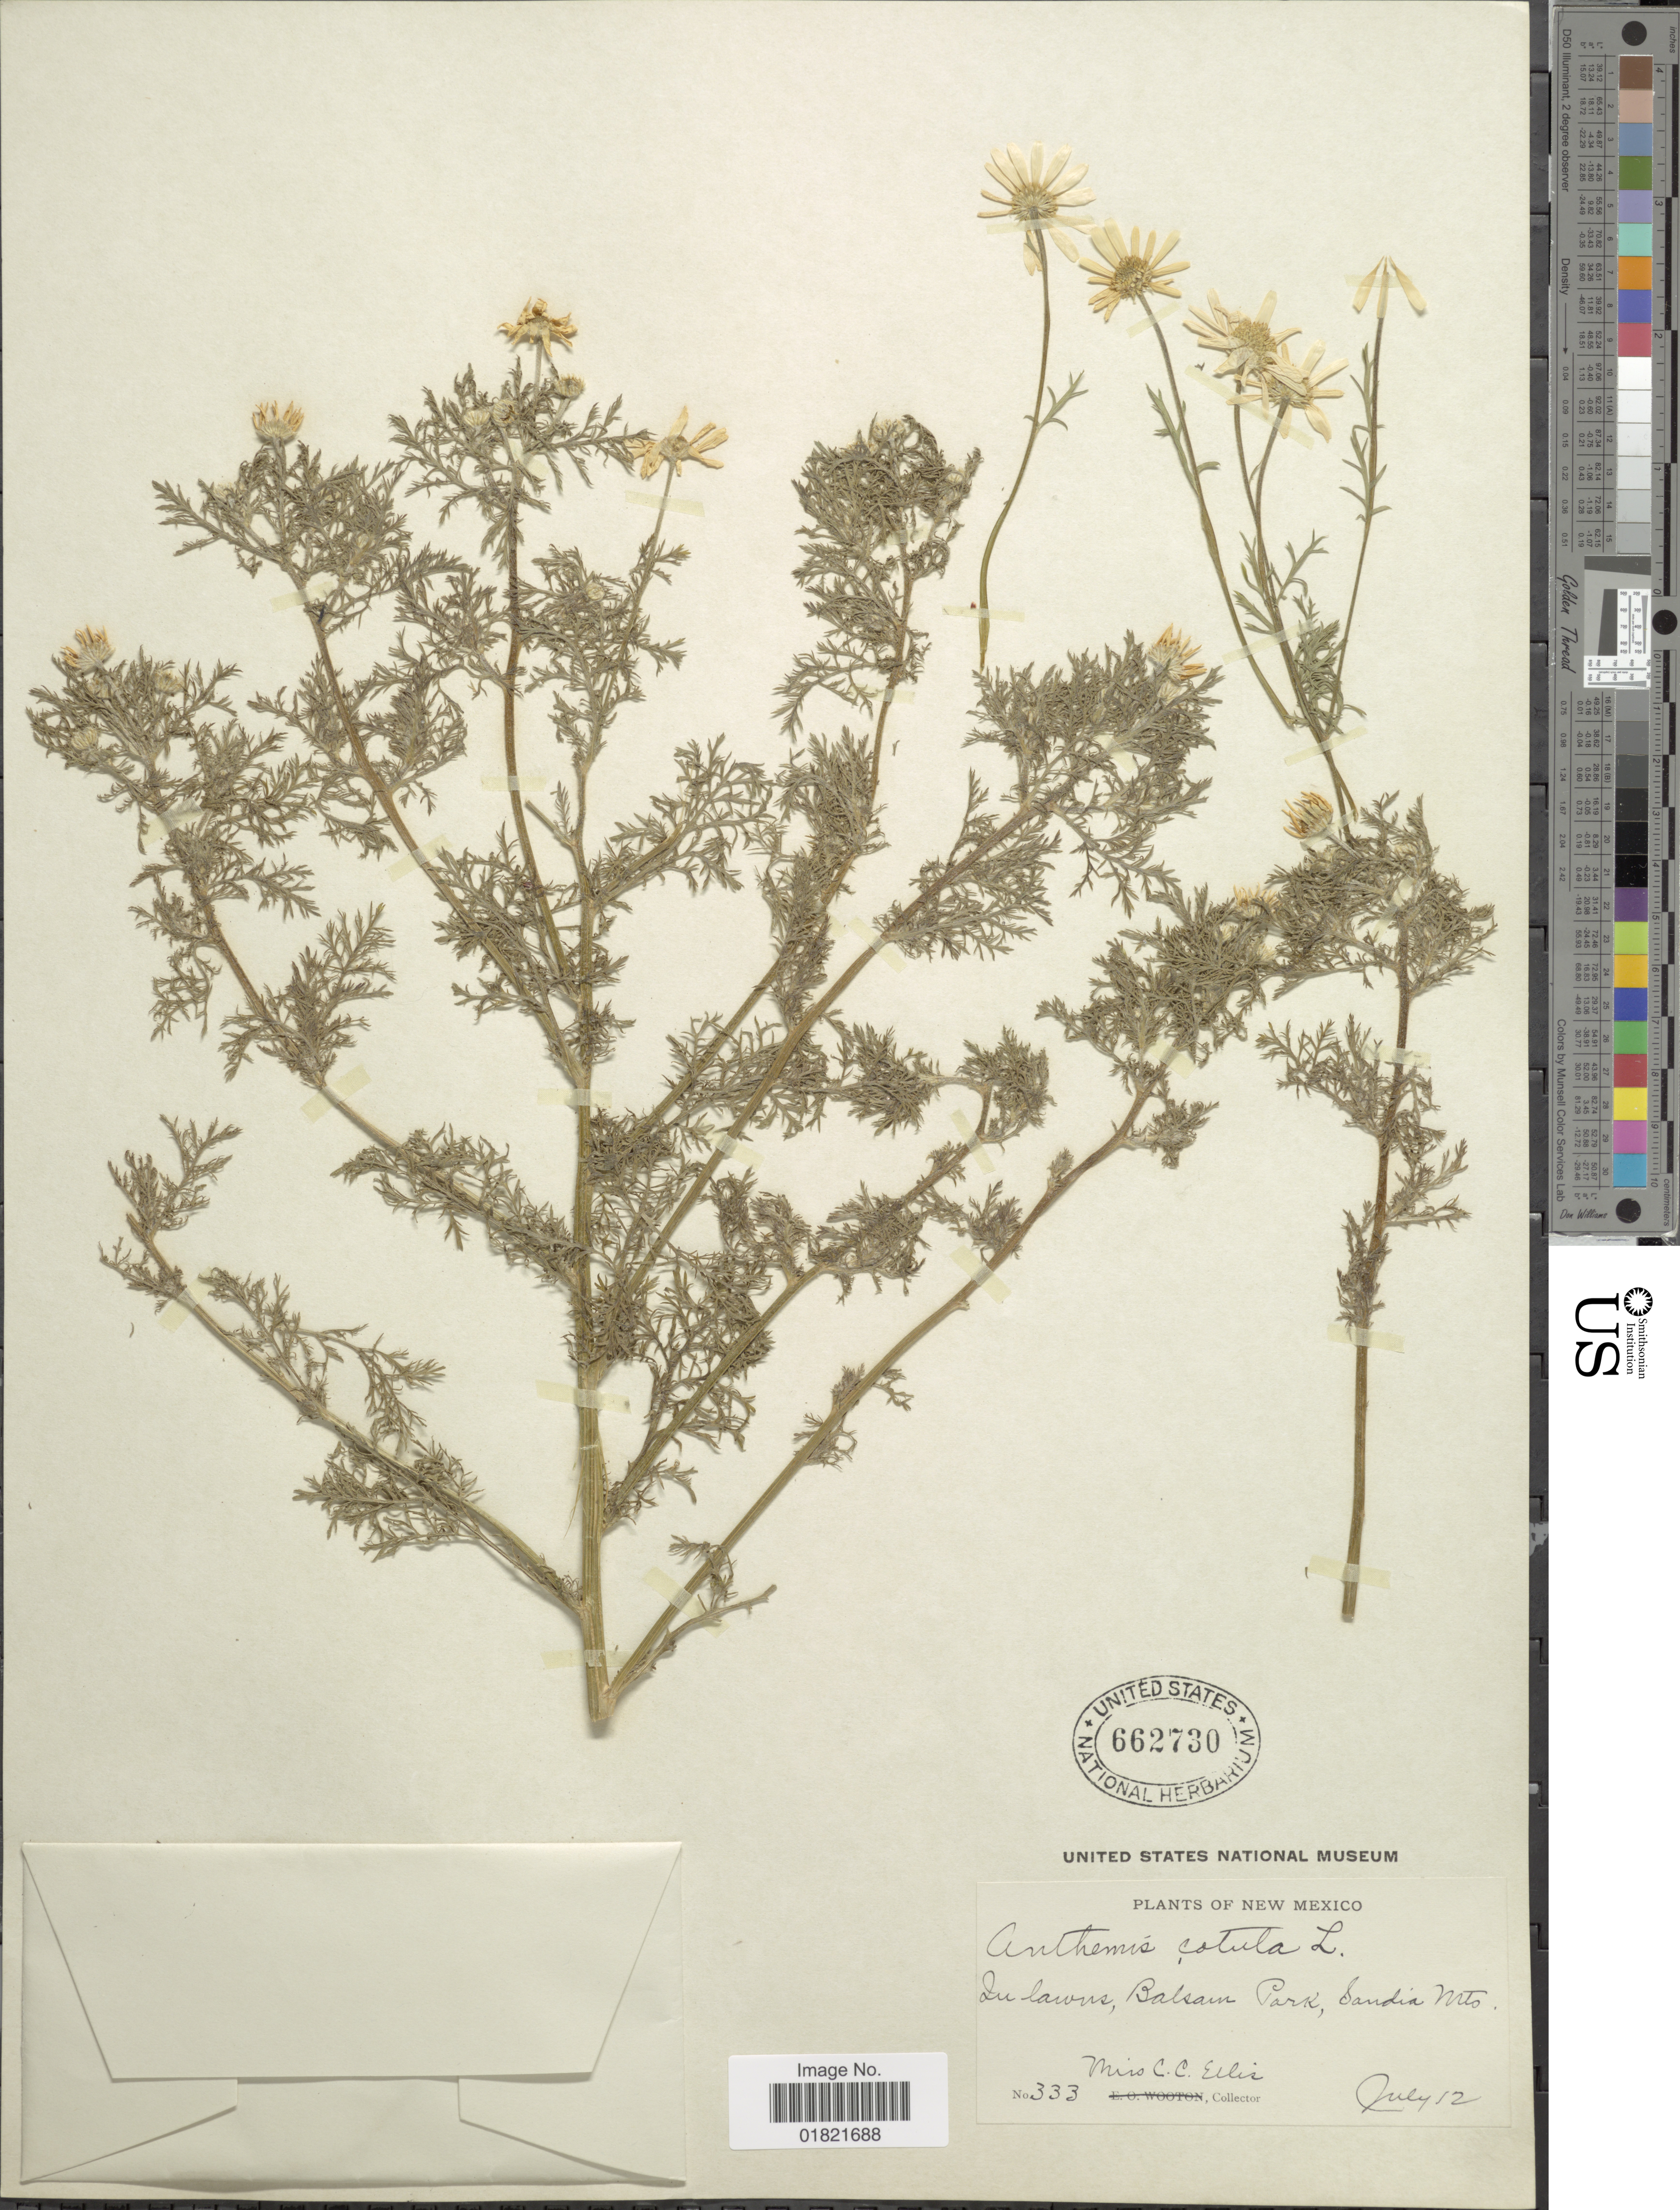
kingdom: Plantae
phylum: Tracheophyta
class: Magnoliopsida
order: Asterales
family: Asteraceae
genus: Anthemis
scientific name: Anthemis cotula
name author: L.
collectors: C. C. Ellis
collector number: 333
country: United States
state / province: New Mexico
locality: Balsam Park, Sandia Mts.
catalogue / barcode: US 662730